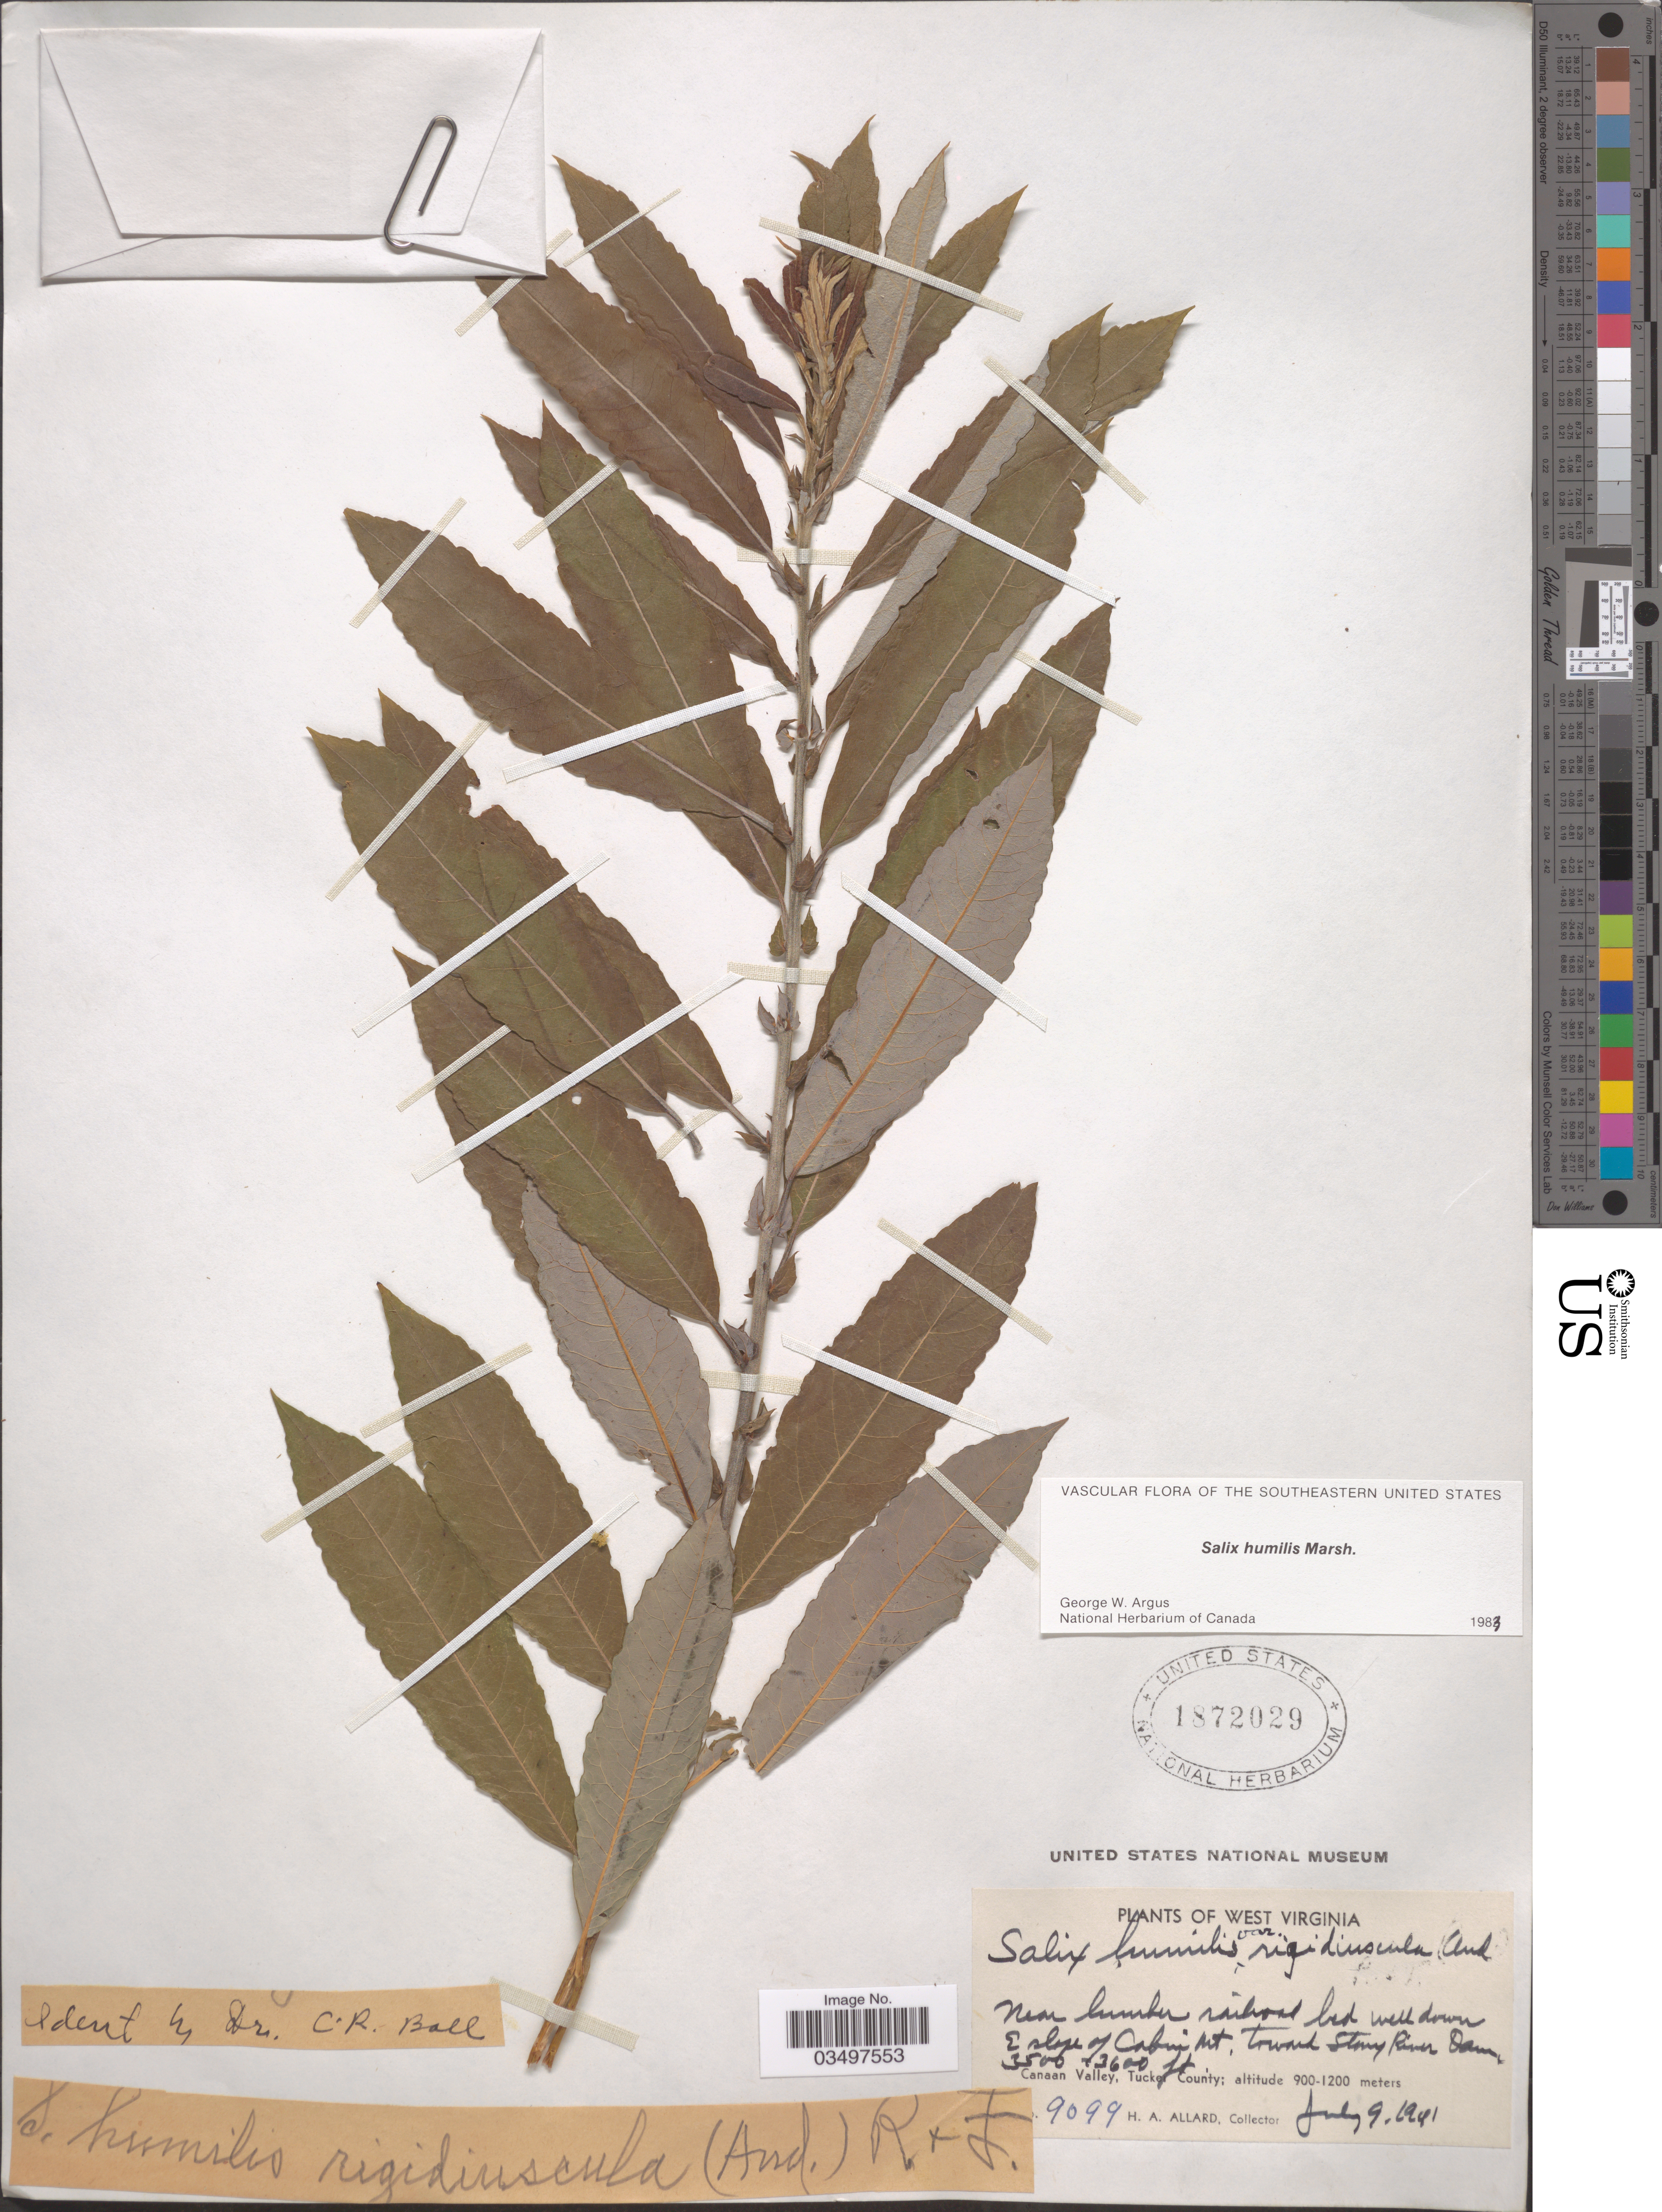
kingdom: Plantae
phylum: Tracheophyta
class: Magnoliopsida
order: Malpighiales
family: Salicaceae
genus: Salix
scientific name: Salix humilis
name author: Marshall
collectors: H. A. Allard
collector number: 9099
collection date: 1941-07-09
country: United States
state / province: West Virginia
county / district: Tucker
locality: Near lumber railroad bed well down E slope of Cabin Mt. toward Stony River Dam. Canaan Valley, Tucker County.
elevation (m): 900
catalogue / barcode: US 1872029